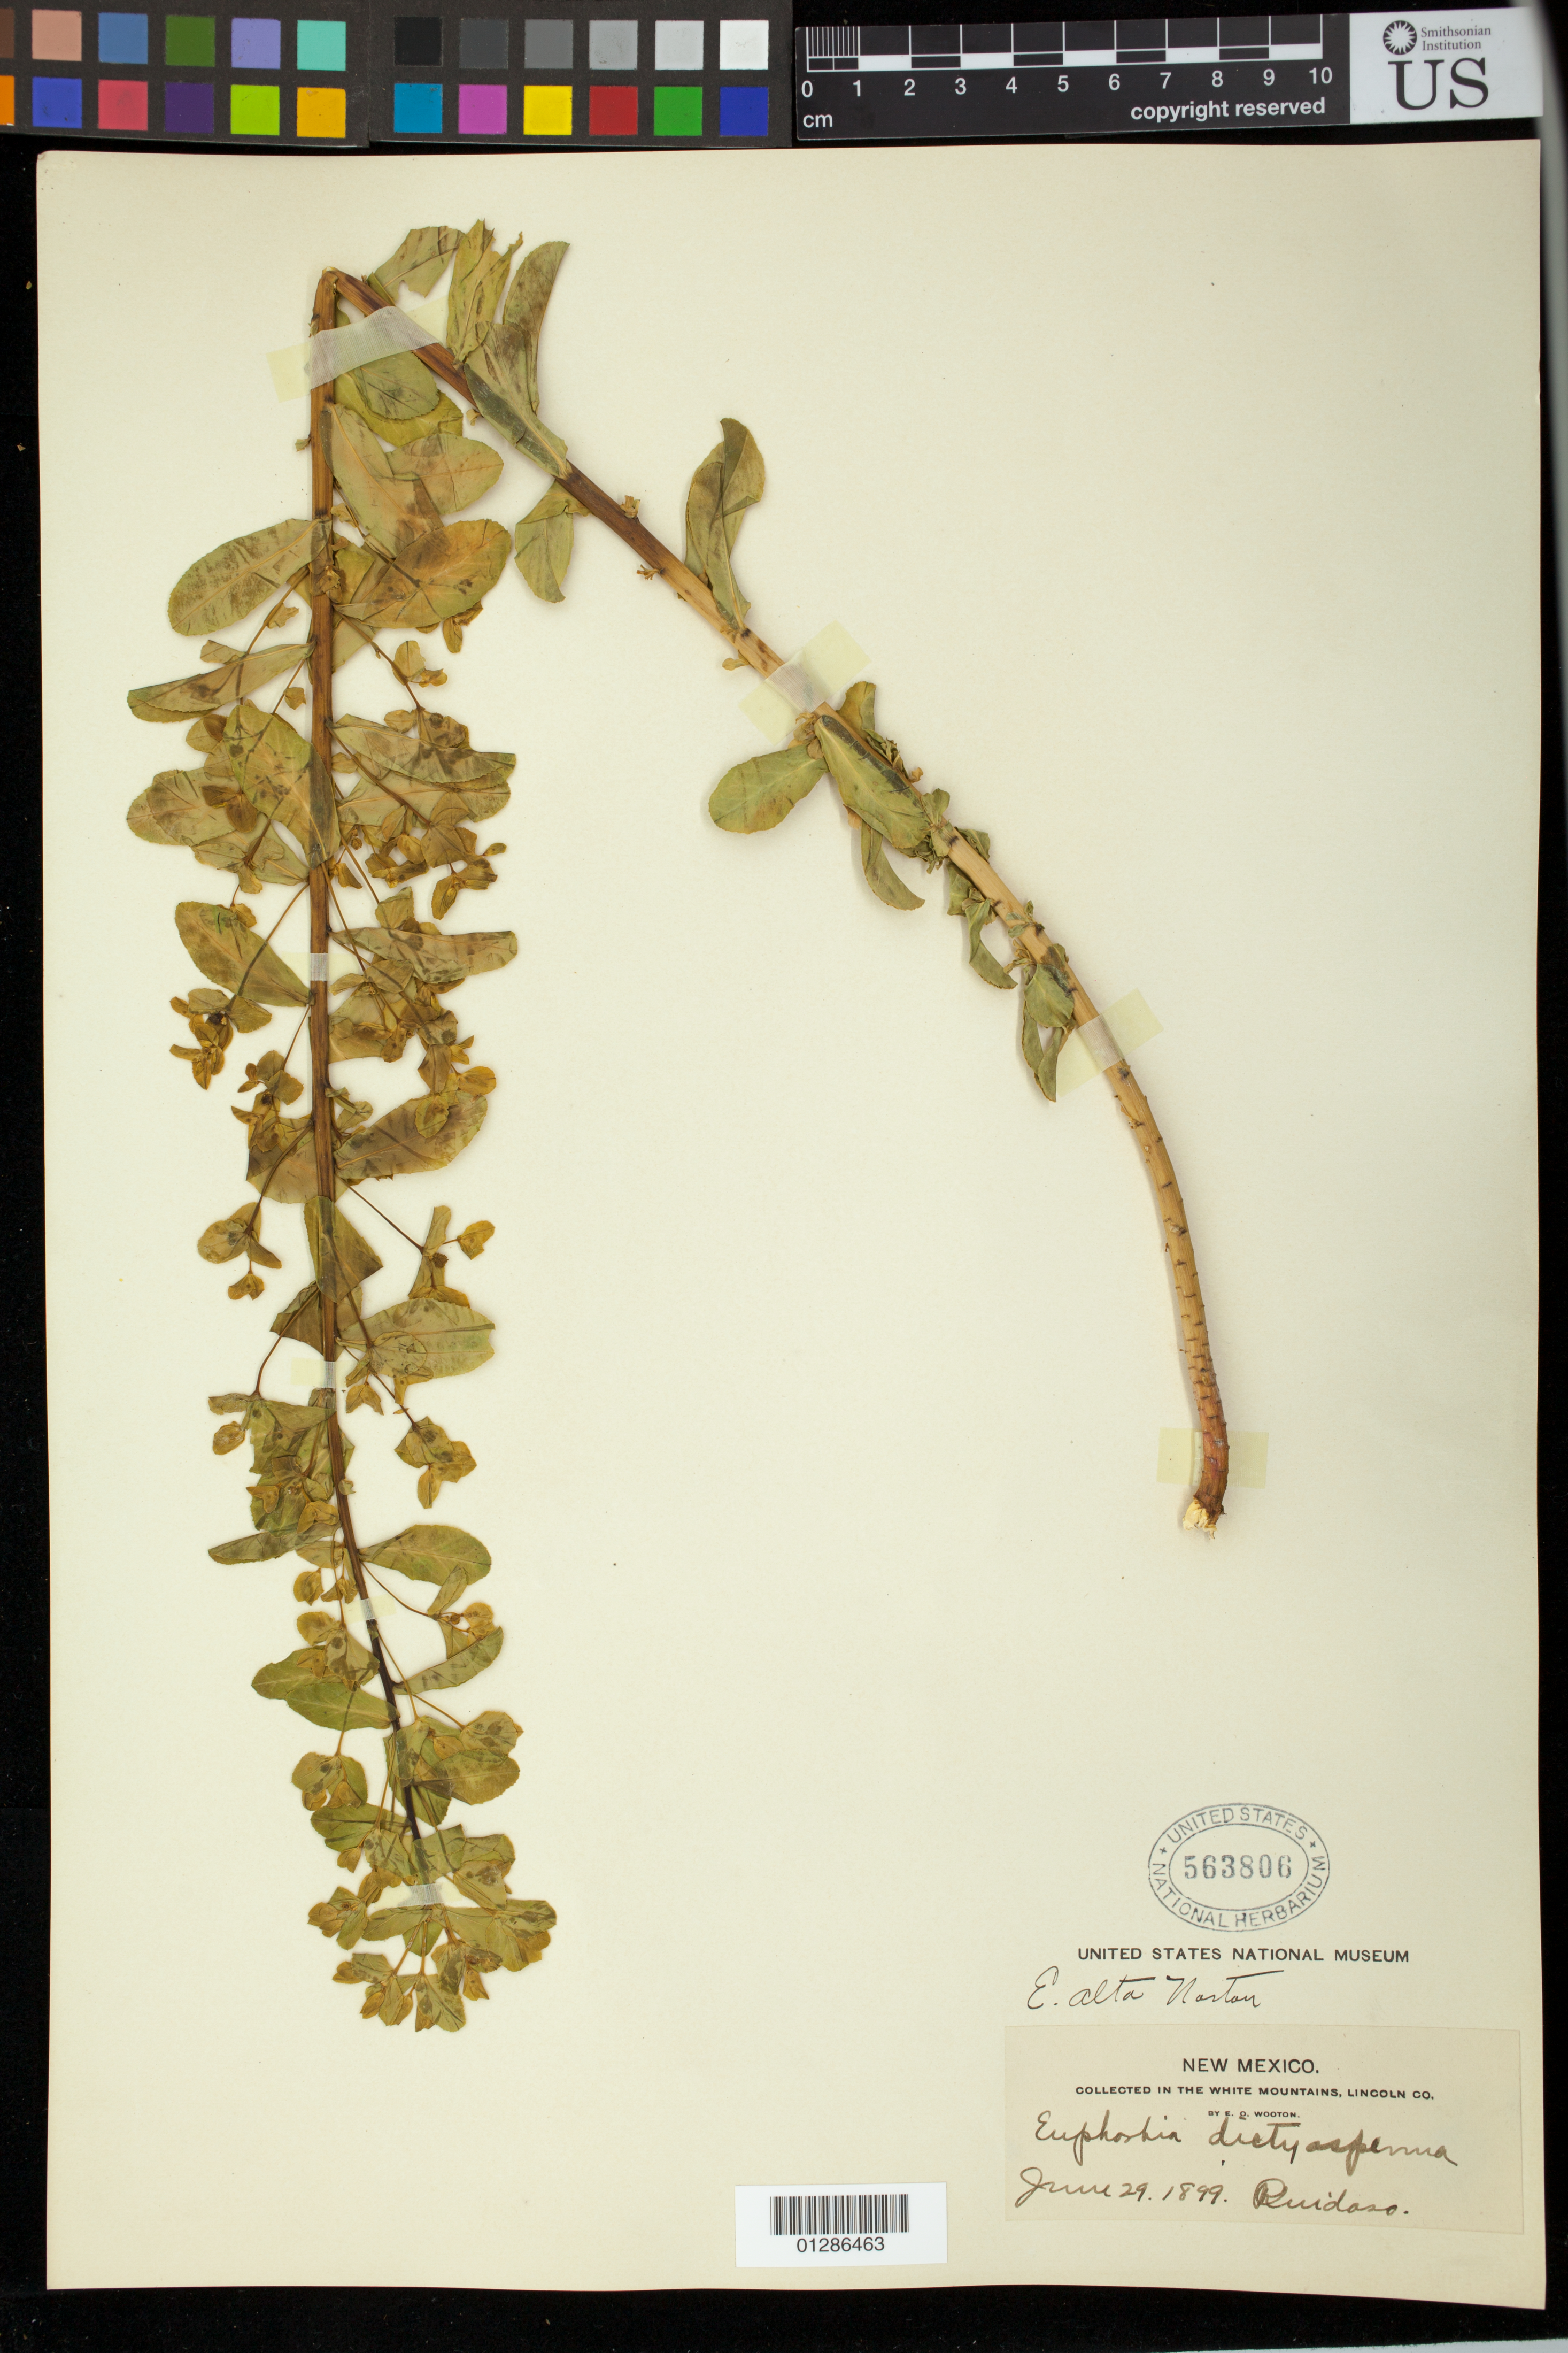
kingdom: Plantae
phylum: Tracheophyta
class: Magnoliopsida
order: Malpighiales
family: Euphorbiaceae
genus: Euphorbia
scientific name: Euphorbia alta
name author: Norton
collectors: E. O. Wooton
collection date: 1899-06-29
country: United States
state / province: New Mexico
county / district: Lincoln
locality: White Mountains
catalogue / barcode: US 563806